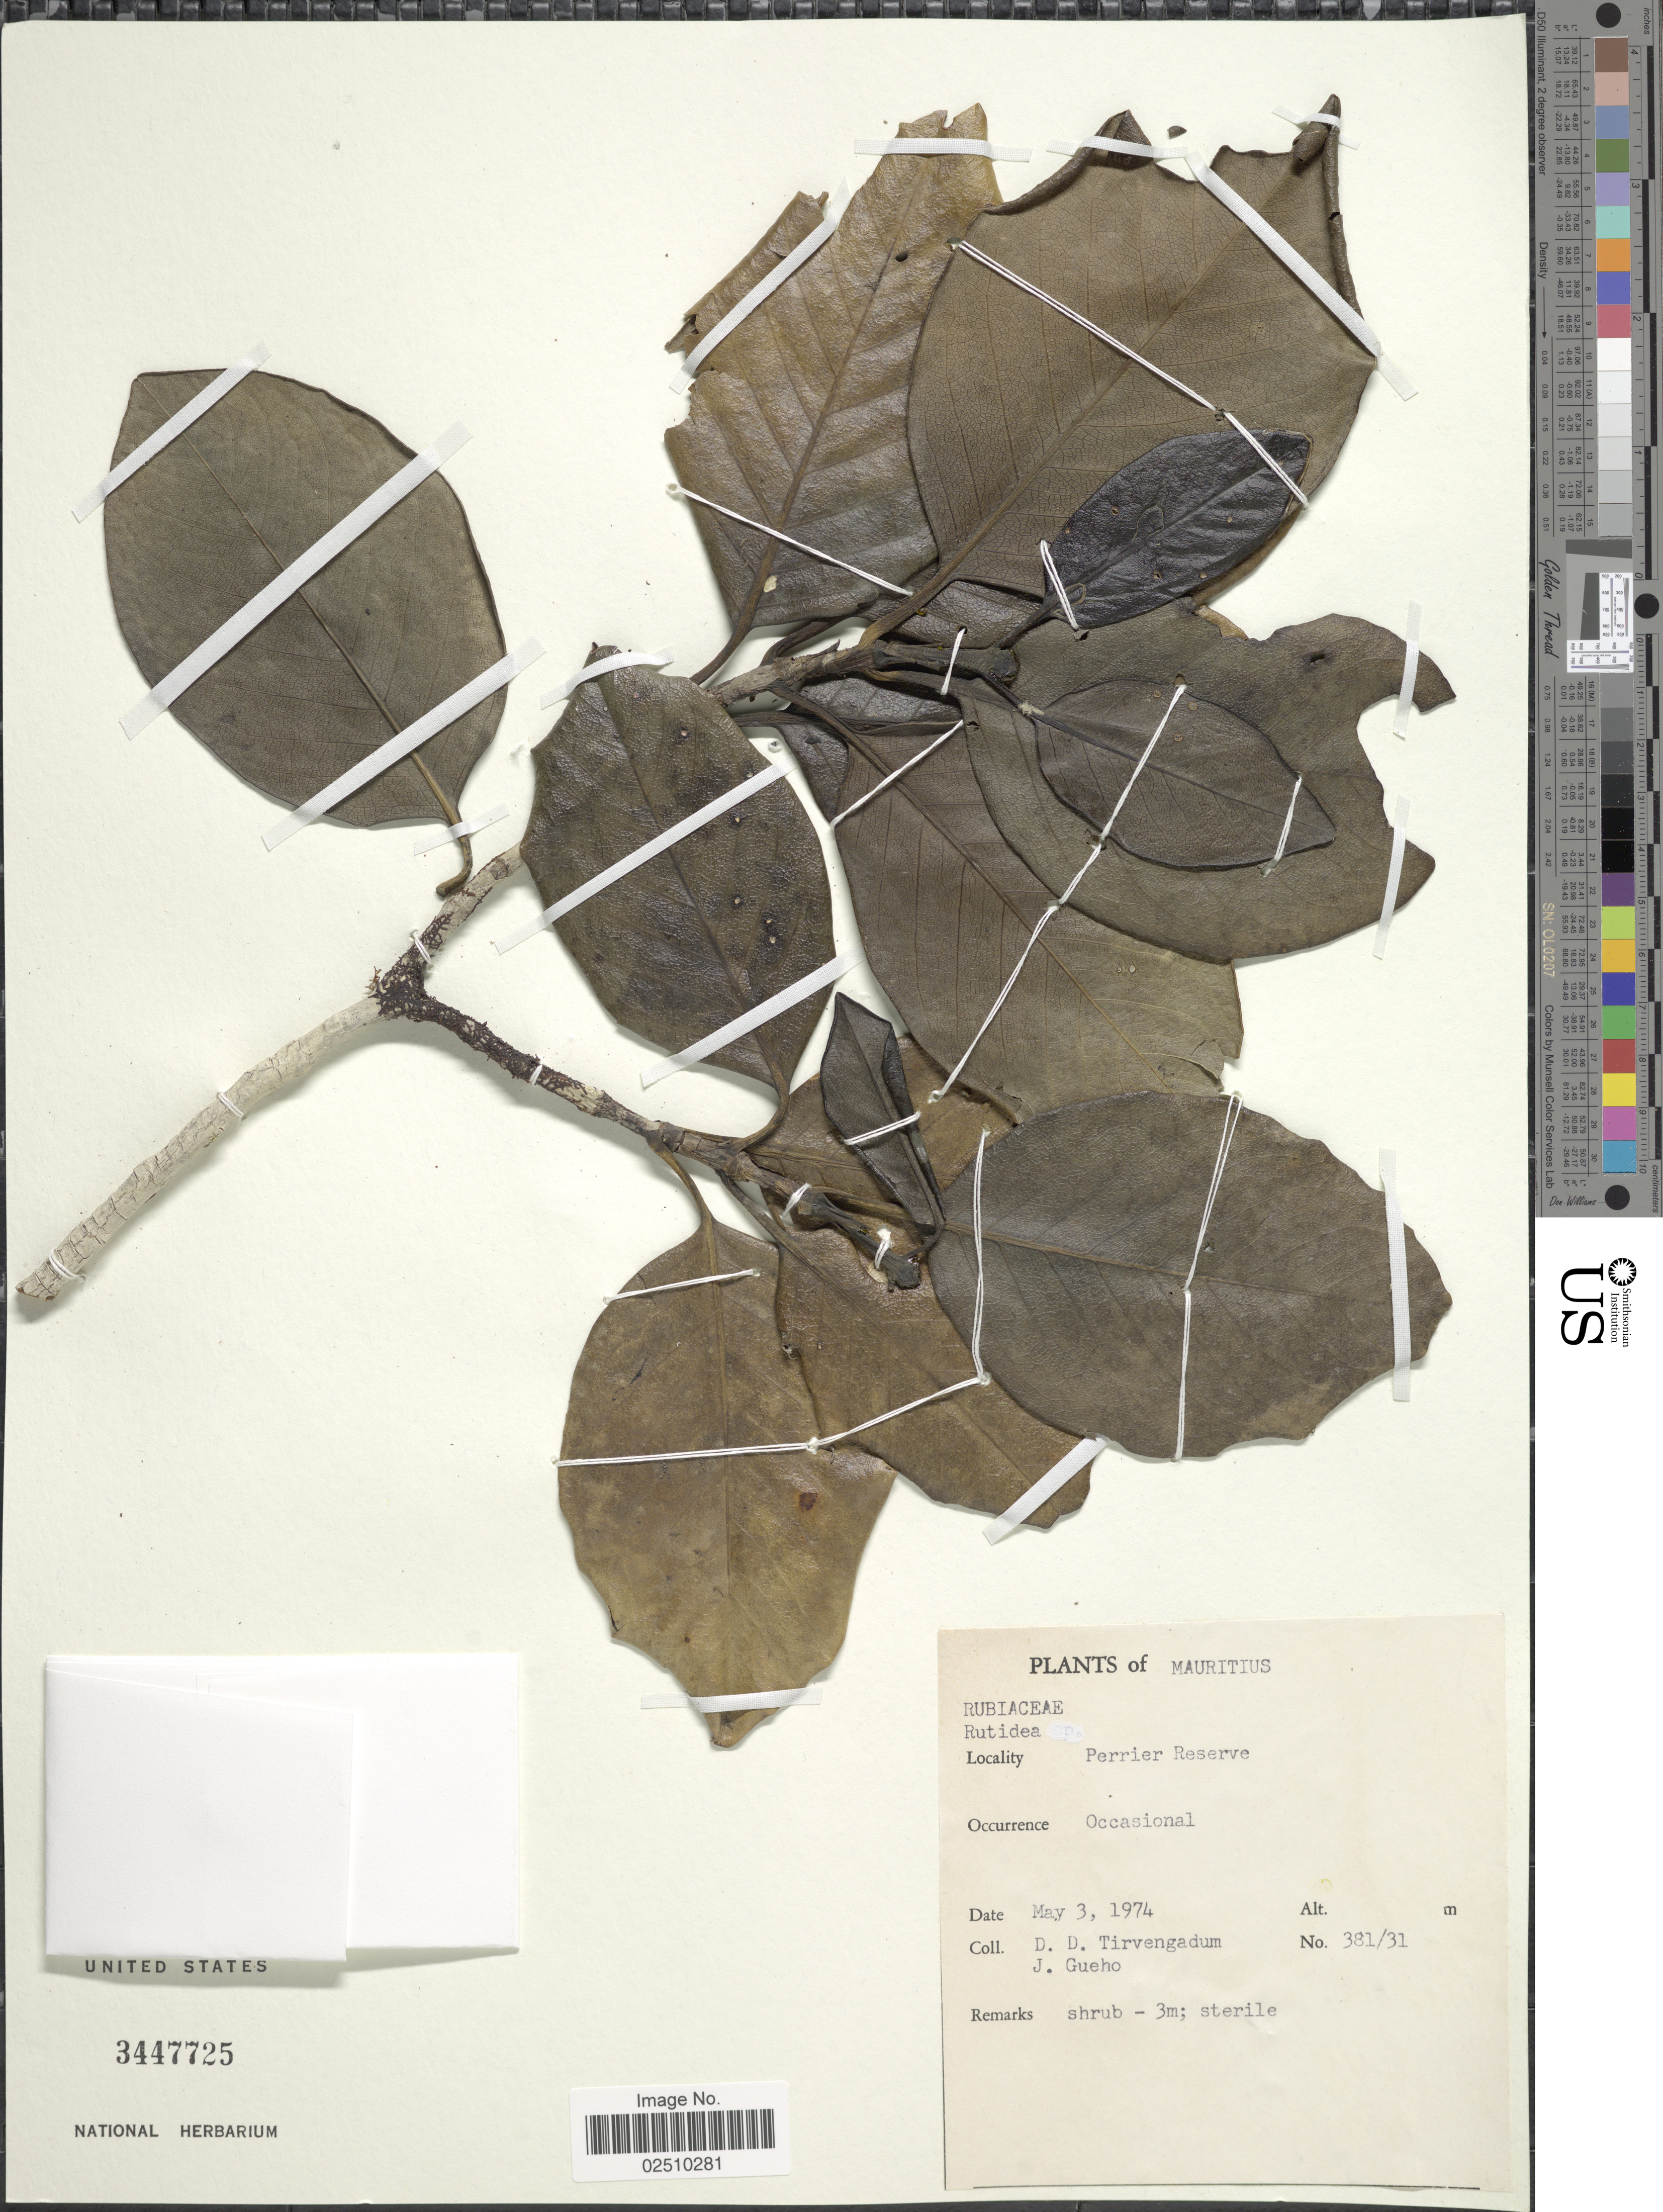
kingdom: Plantae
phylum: Tracheophyta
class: Magnoliopsida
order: Gentianales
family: Rubiaceae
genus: Rutidea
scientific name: Rutidea sp.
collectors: D. Tirvengadum & J. Guého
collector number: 381/31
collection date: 1974-05-03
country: Mauritius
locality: Perrier Reserve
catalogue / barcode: US 3447725